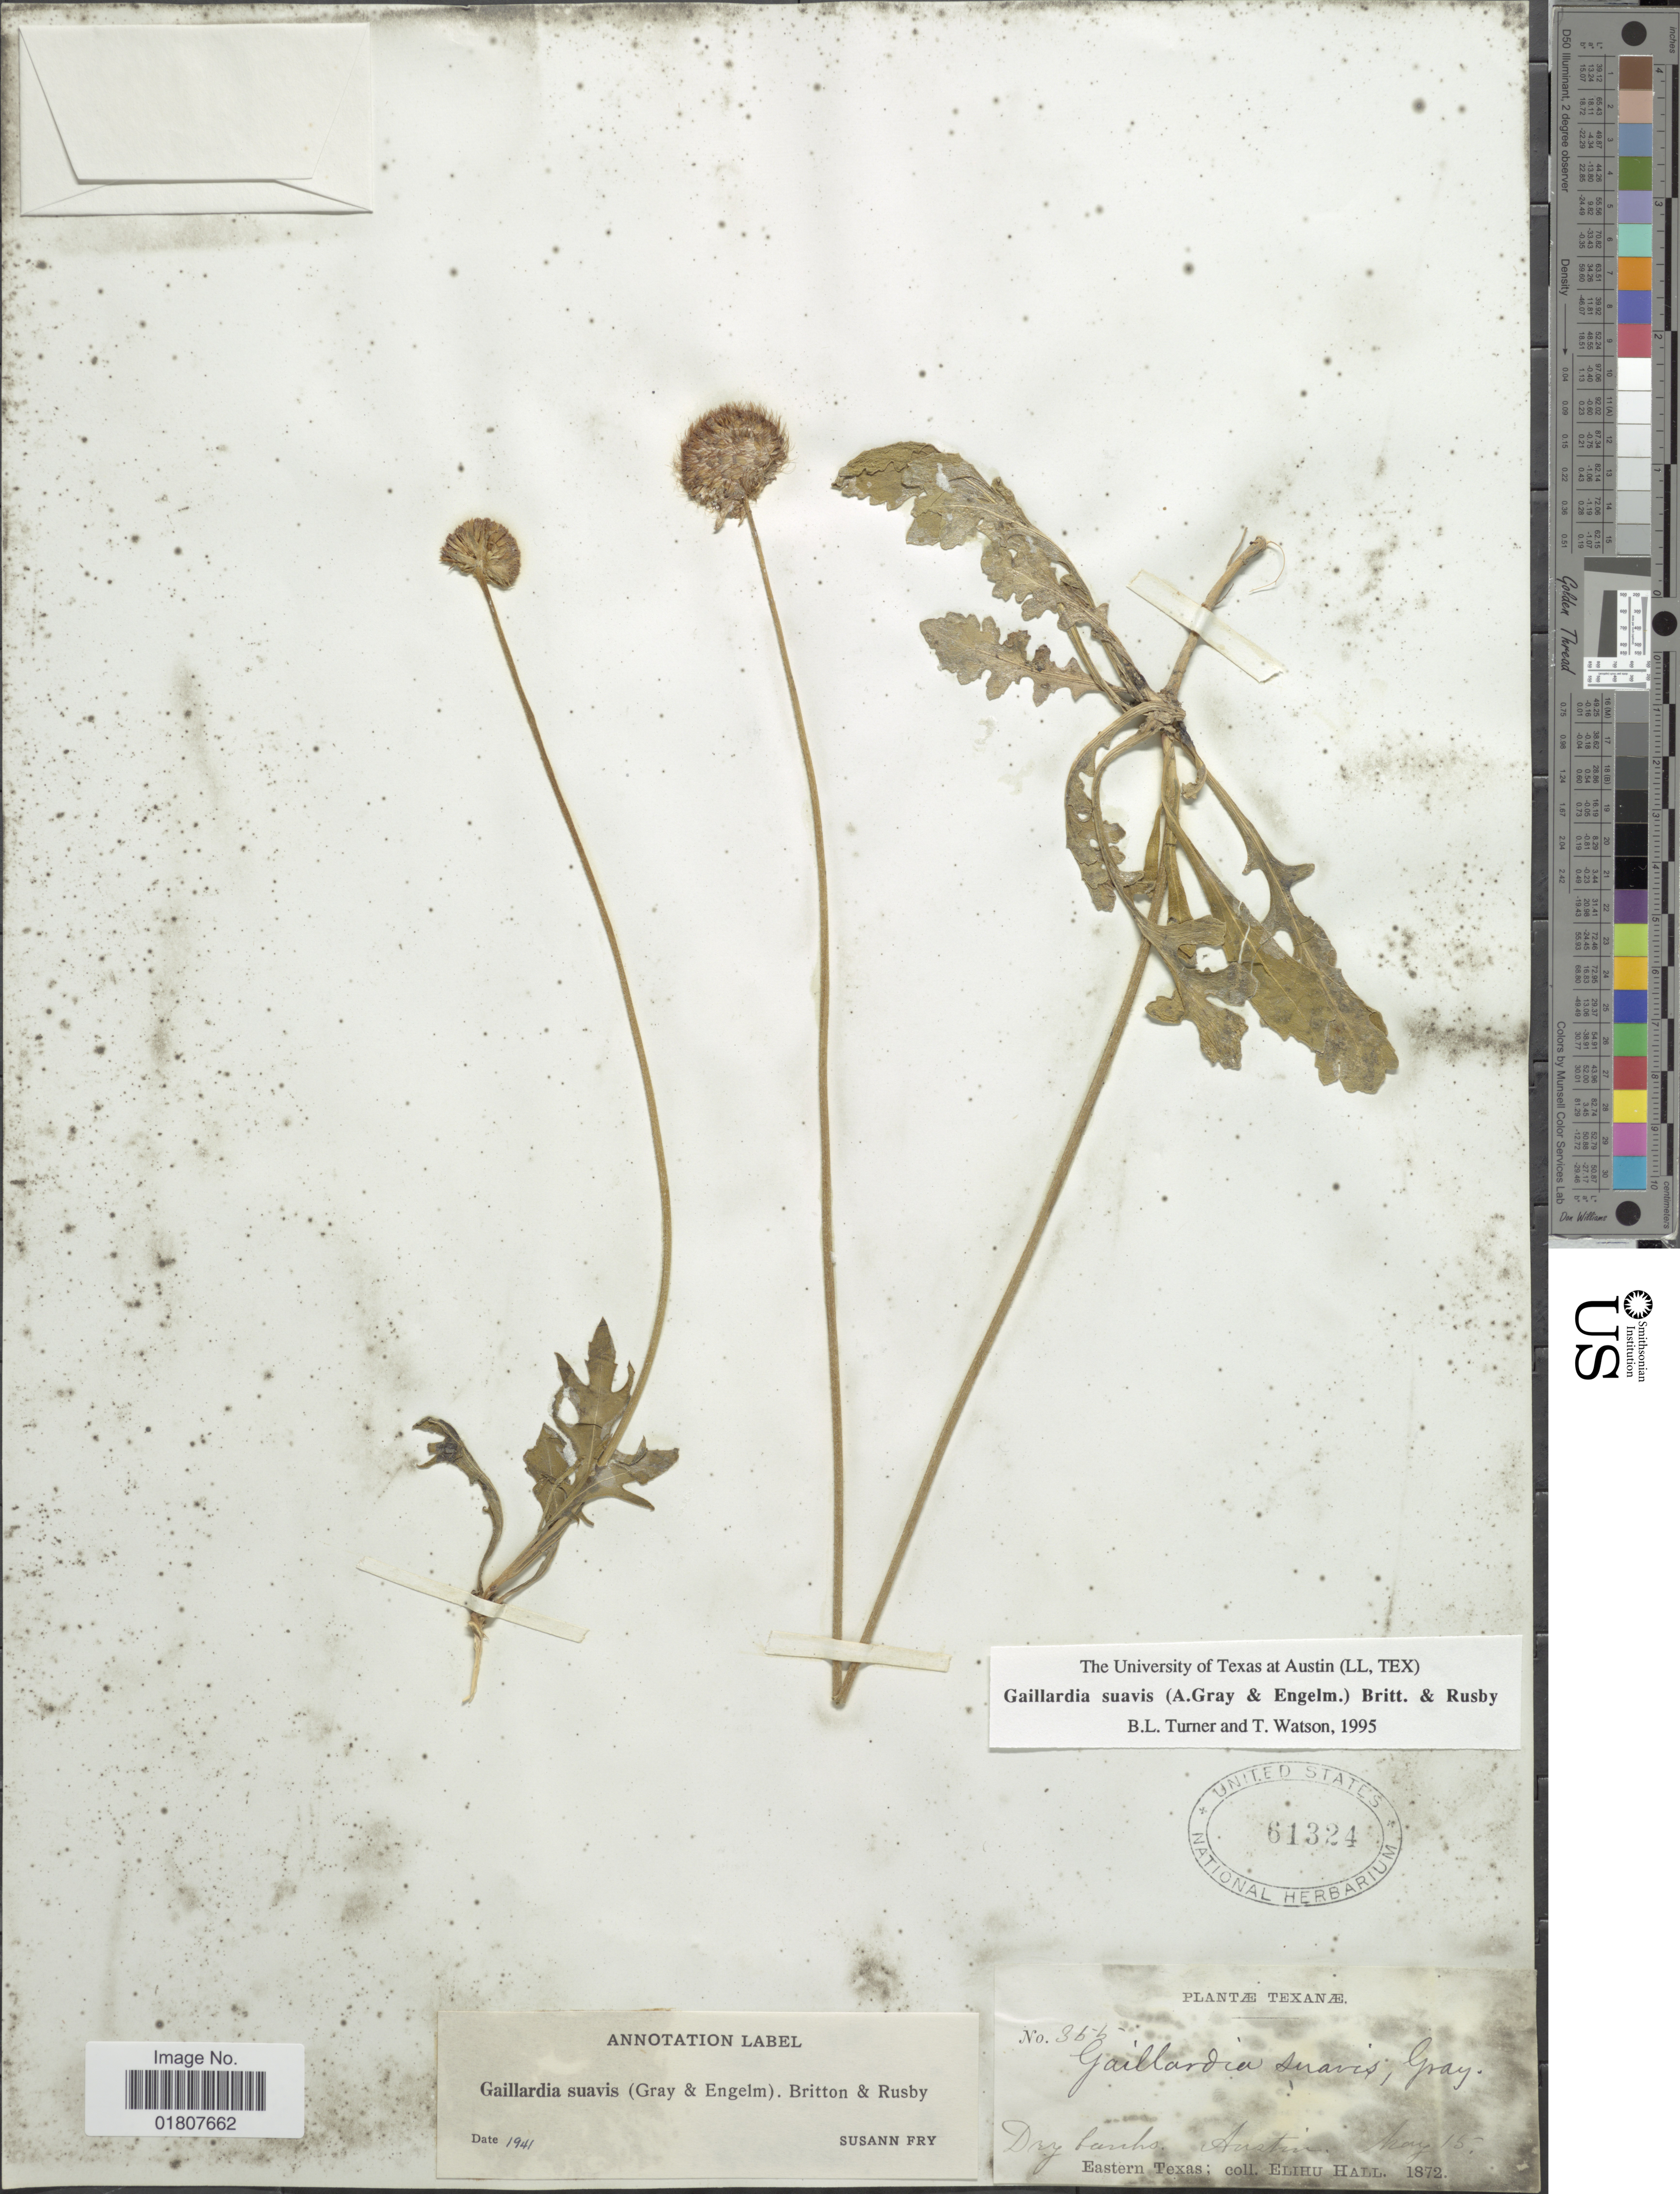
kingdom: Plantae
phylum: Tracheophyta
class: Magnoliopsida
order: Asterales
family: Asteraceae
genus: Gaillardia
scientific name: Gaillardia suavis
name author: (A. Gray & Engelm.) Britton & Rusby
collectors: E. Hall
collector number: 355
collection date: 1872-05-15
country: United States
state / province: Texas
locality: Dry banks. Austin. Eastern Texas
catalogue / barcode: US 61324